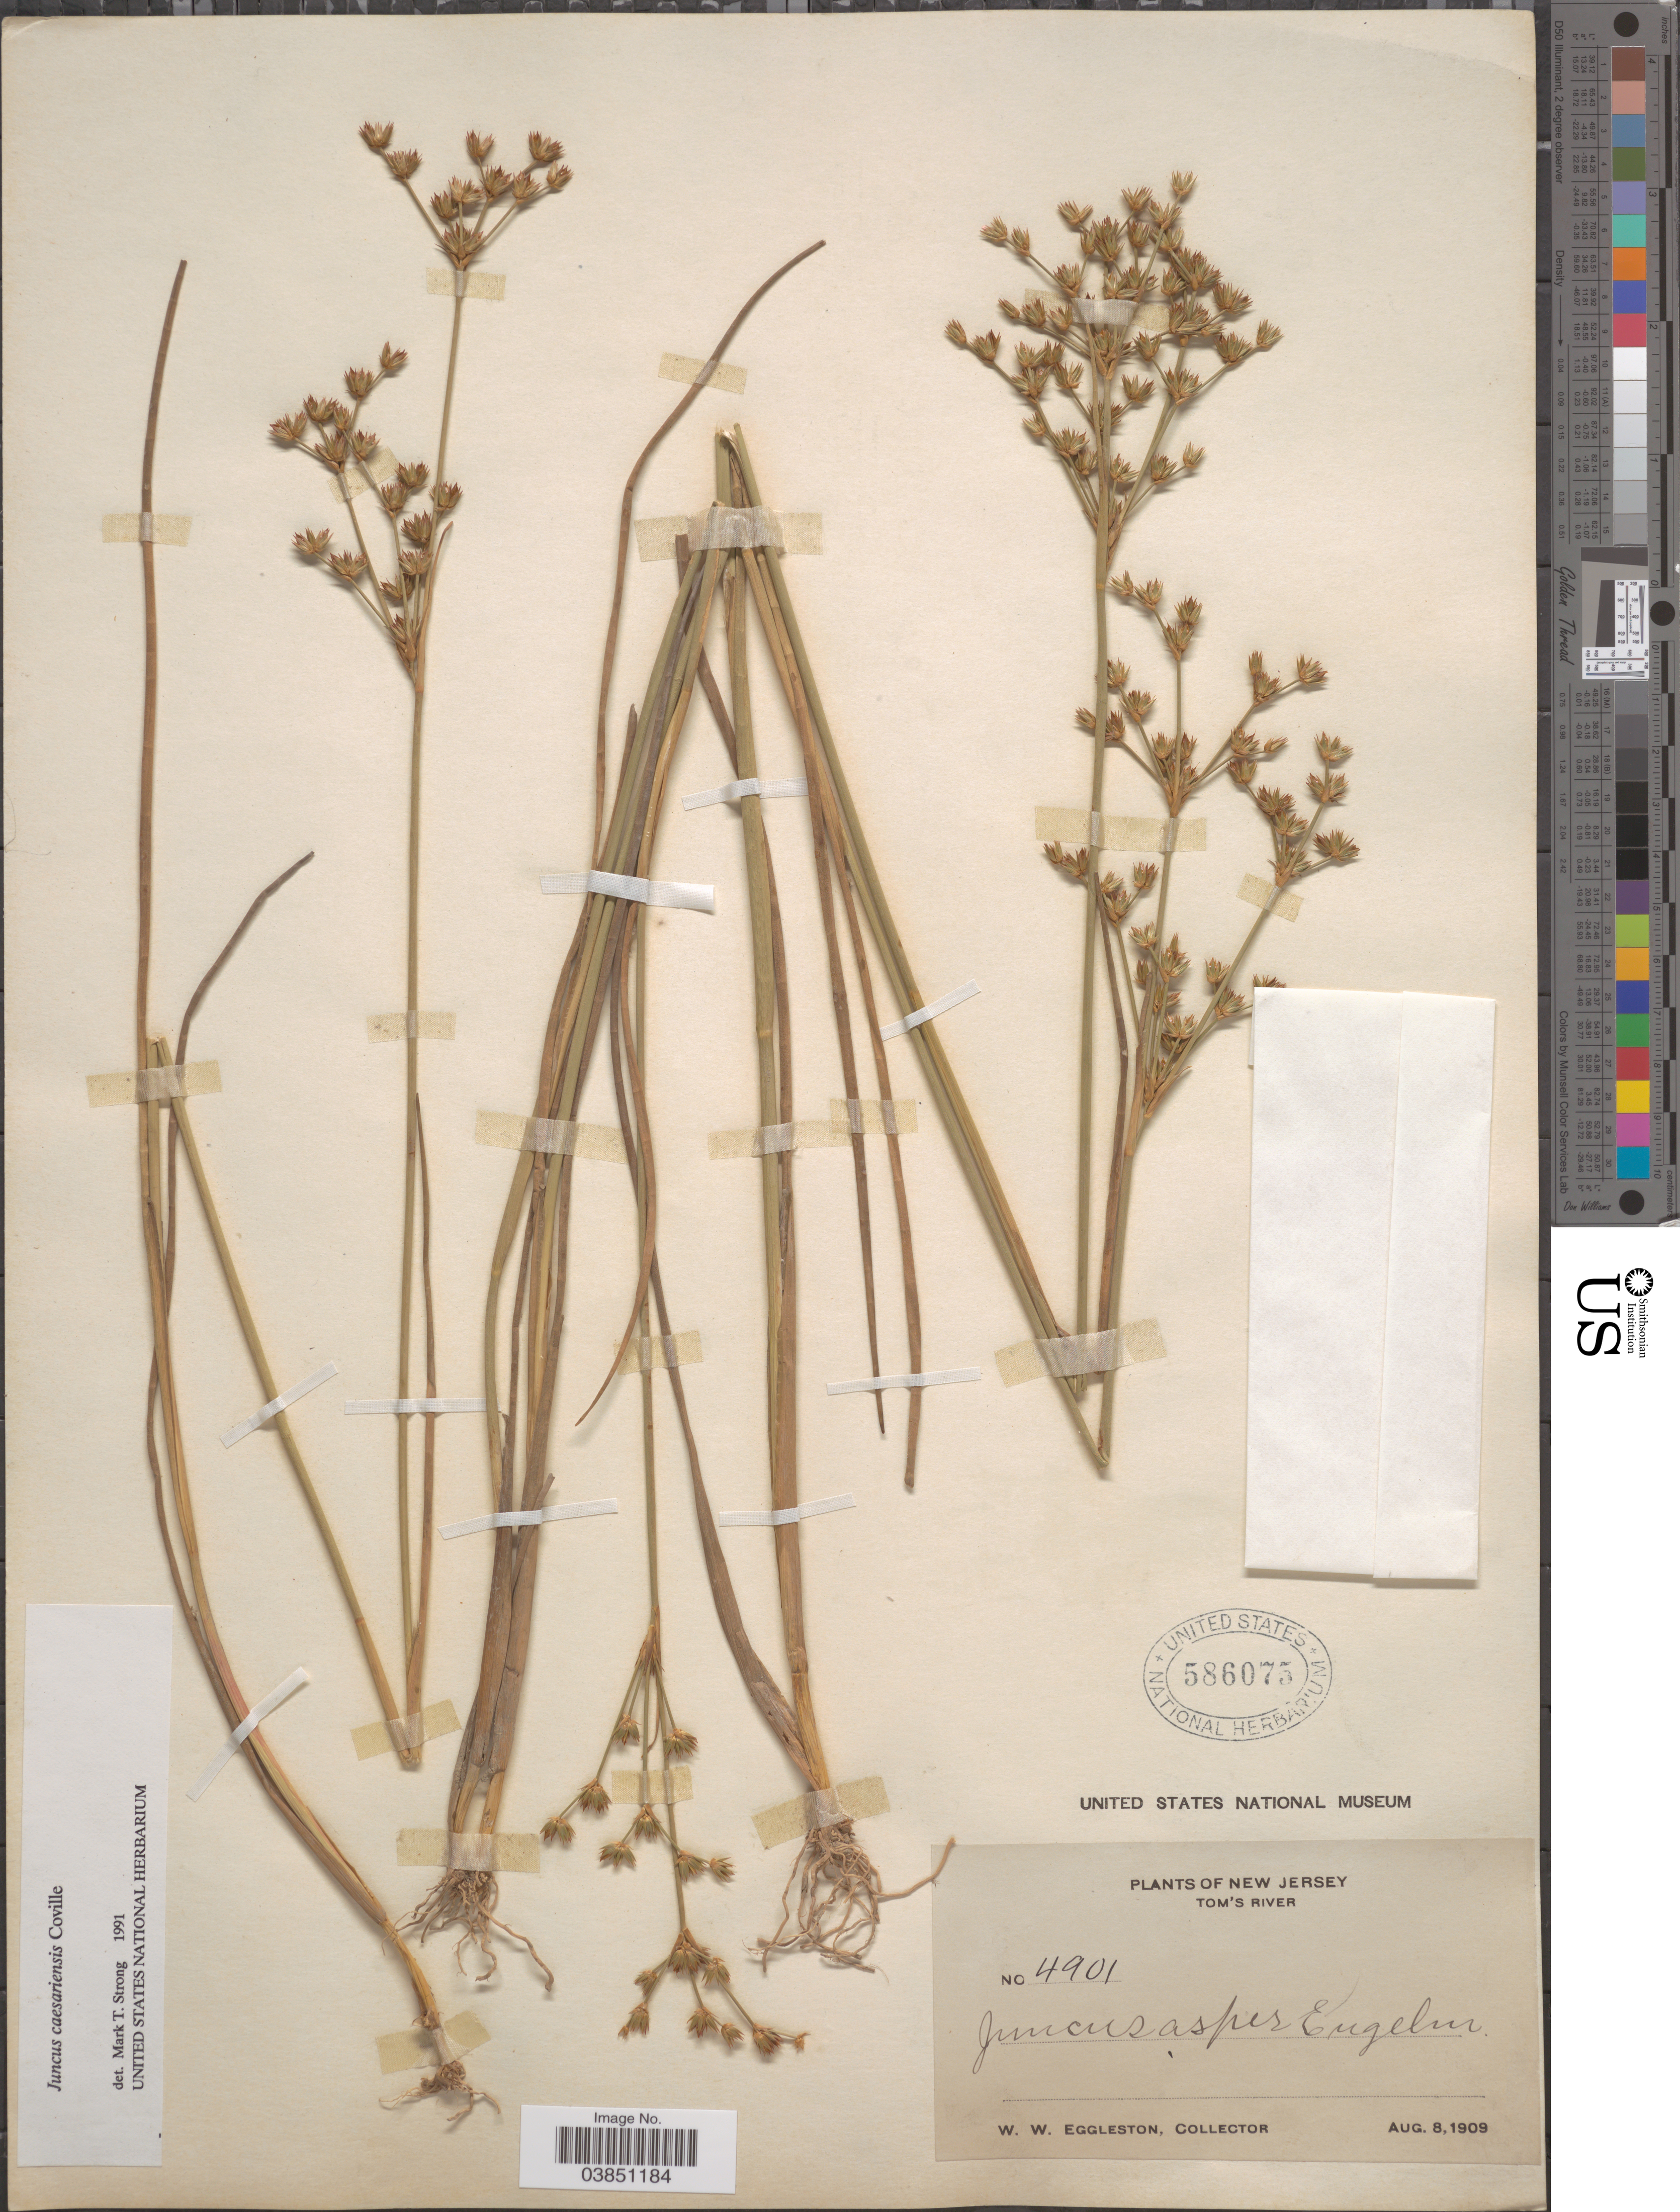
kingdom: Plantae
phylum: Tracheophyta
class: Liliopsida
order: Poales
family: Juncaceae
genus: Juncus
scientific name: Juncus caesariensis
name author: Coville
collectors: W. W. Eggleston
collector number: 4901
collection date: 1909-08-08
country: United States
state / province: New Jersey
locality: Tom's River.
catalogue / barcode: US 586075